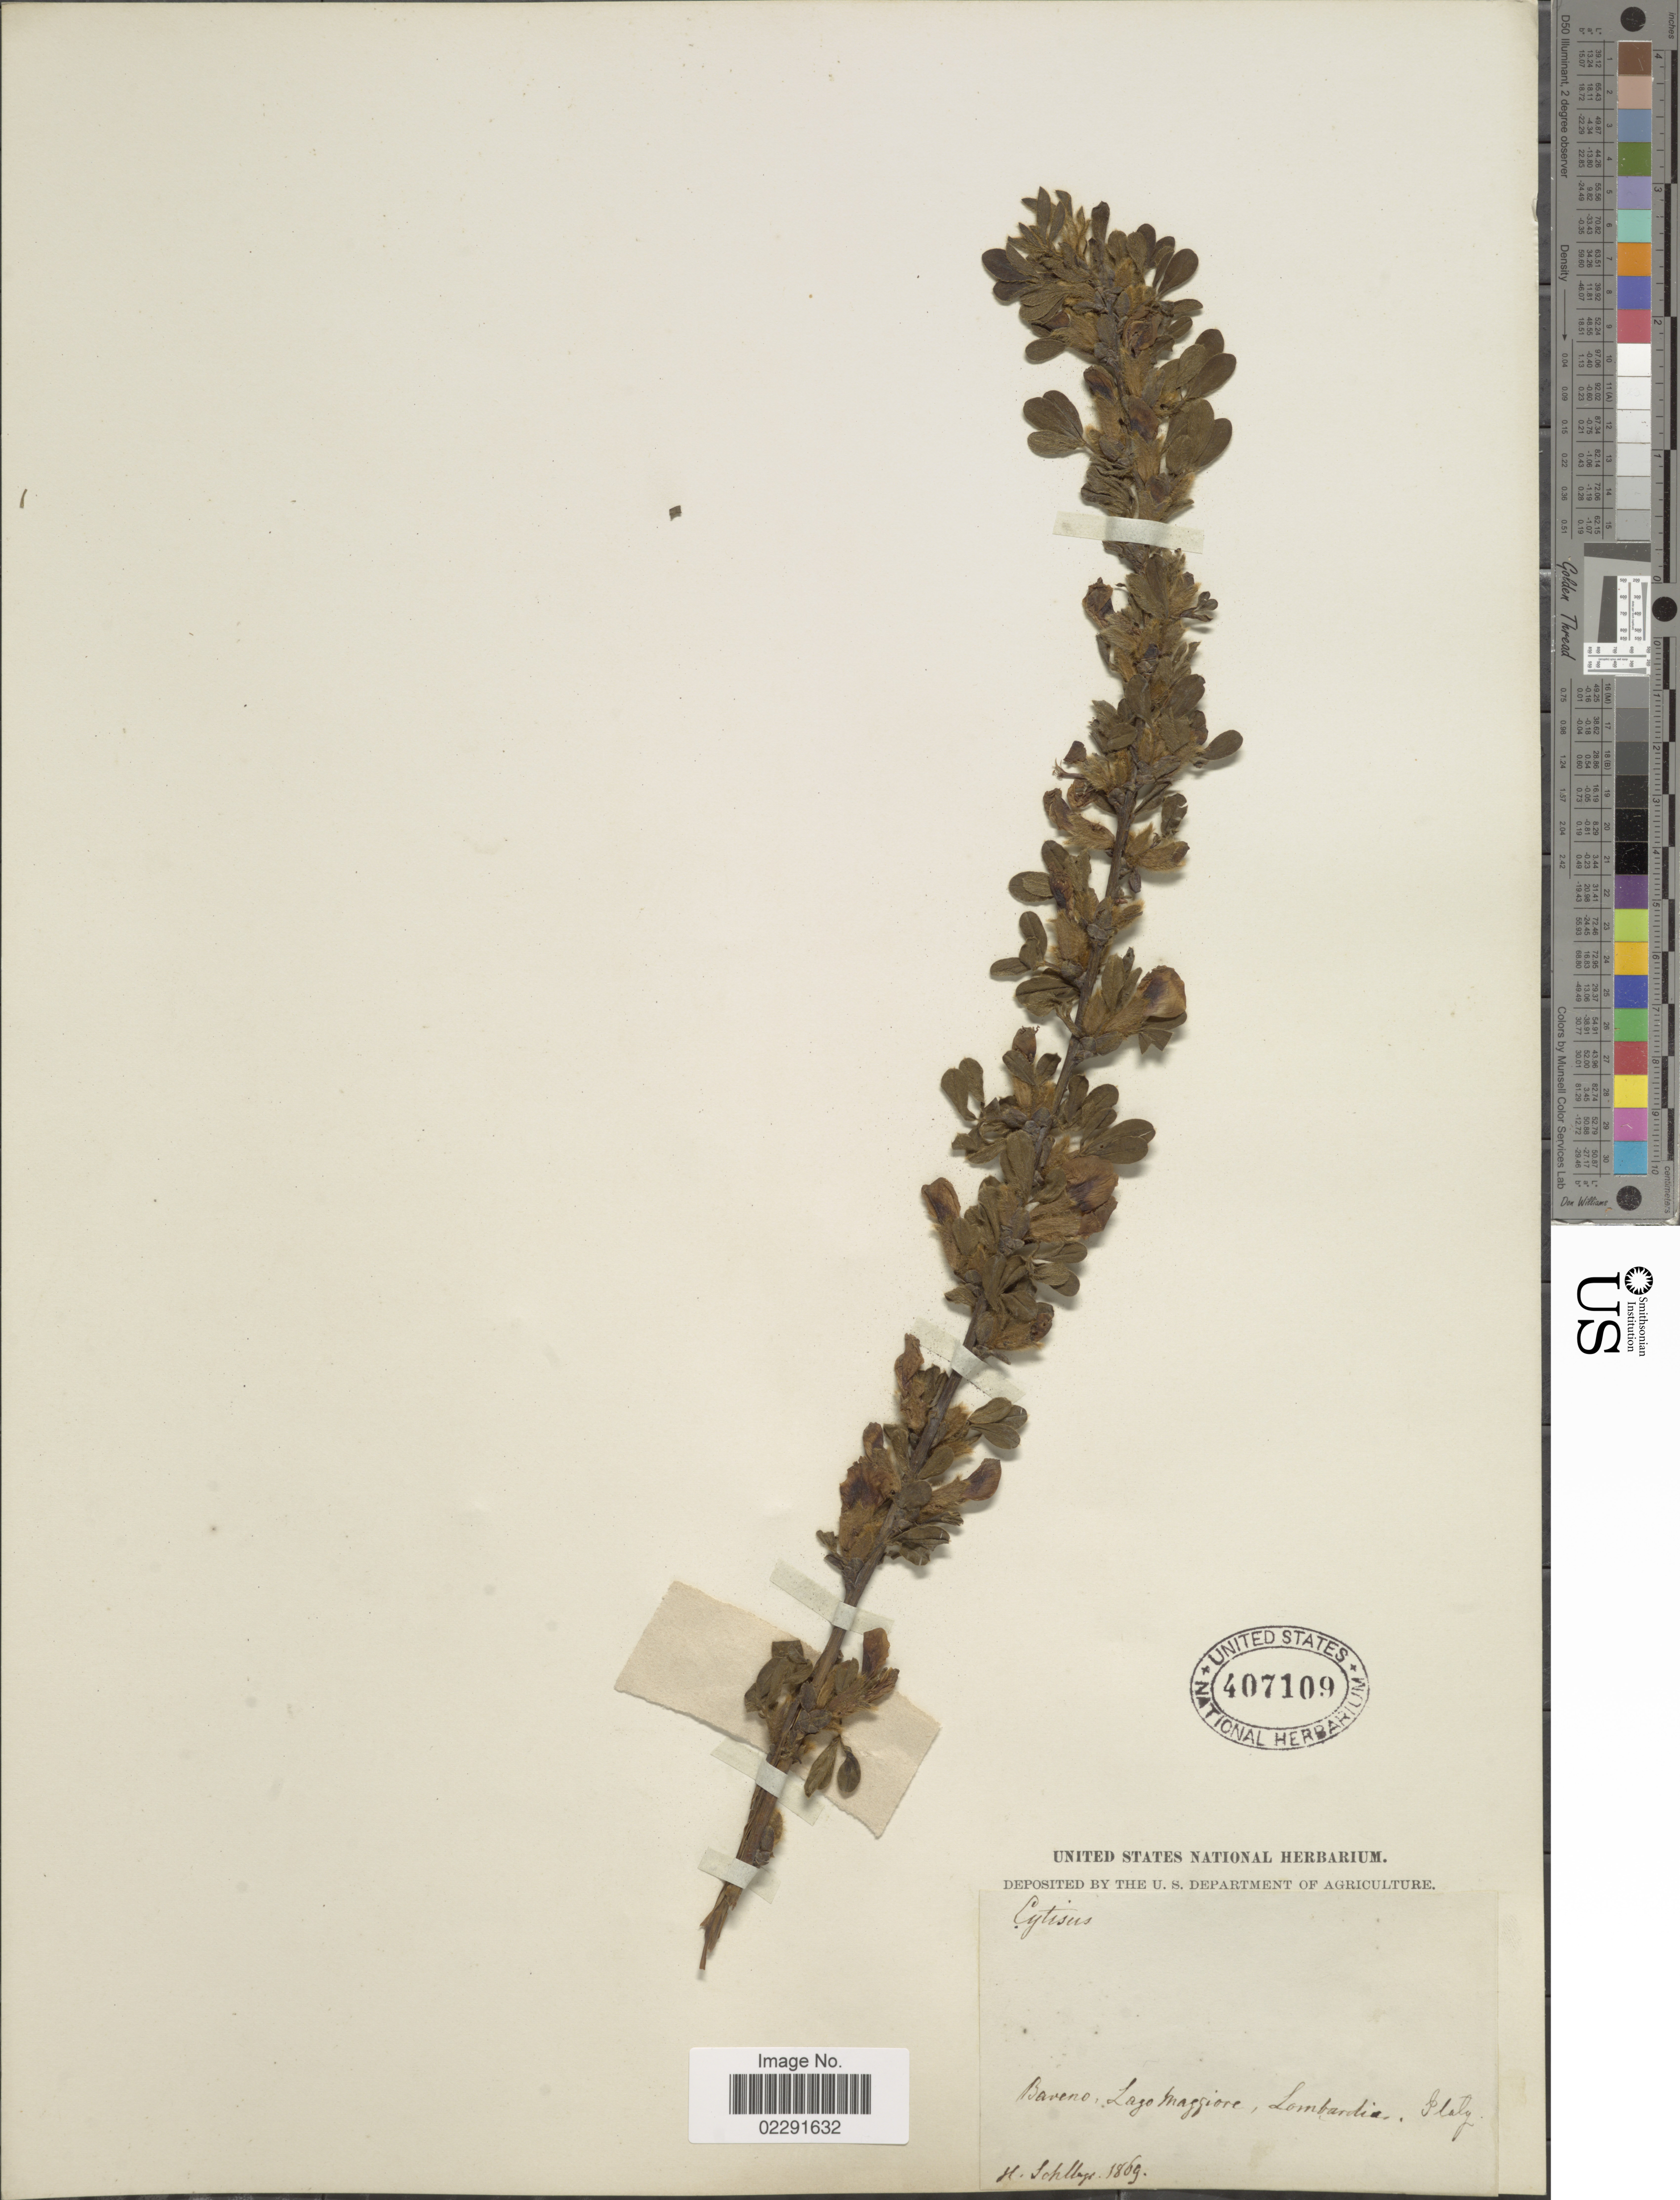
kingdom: Plantae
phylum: Tracheophyta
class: Magnoliopsida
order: Fabales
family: Fabaceae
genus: Cytisus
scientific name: Cytisus sp.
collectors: H. Schlbgr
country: Italy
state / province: Lombardy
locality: Baveno: Lago maggiore, Lombardie. [interpreted]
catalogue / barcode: US 407109